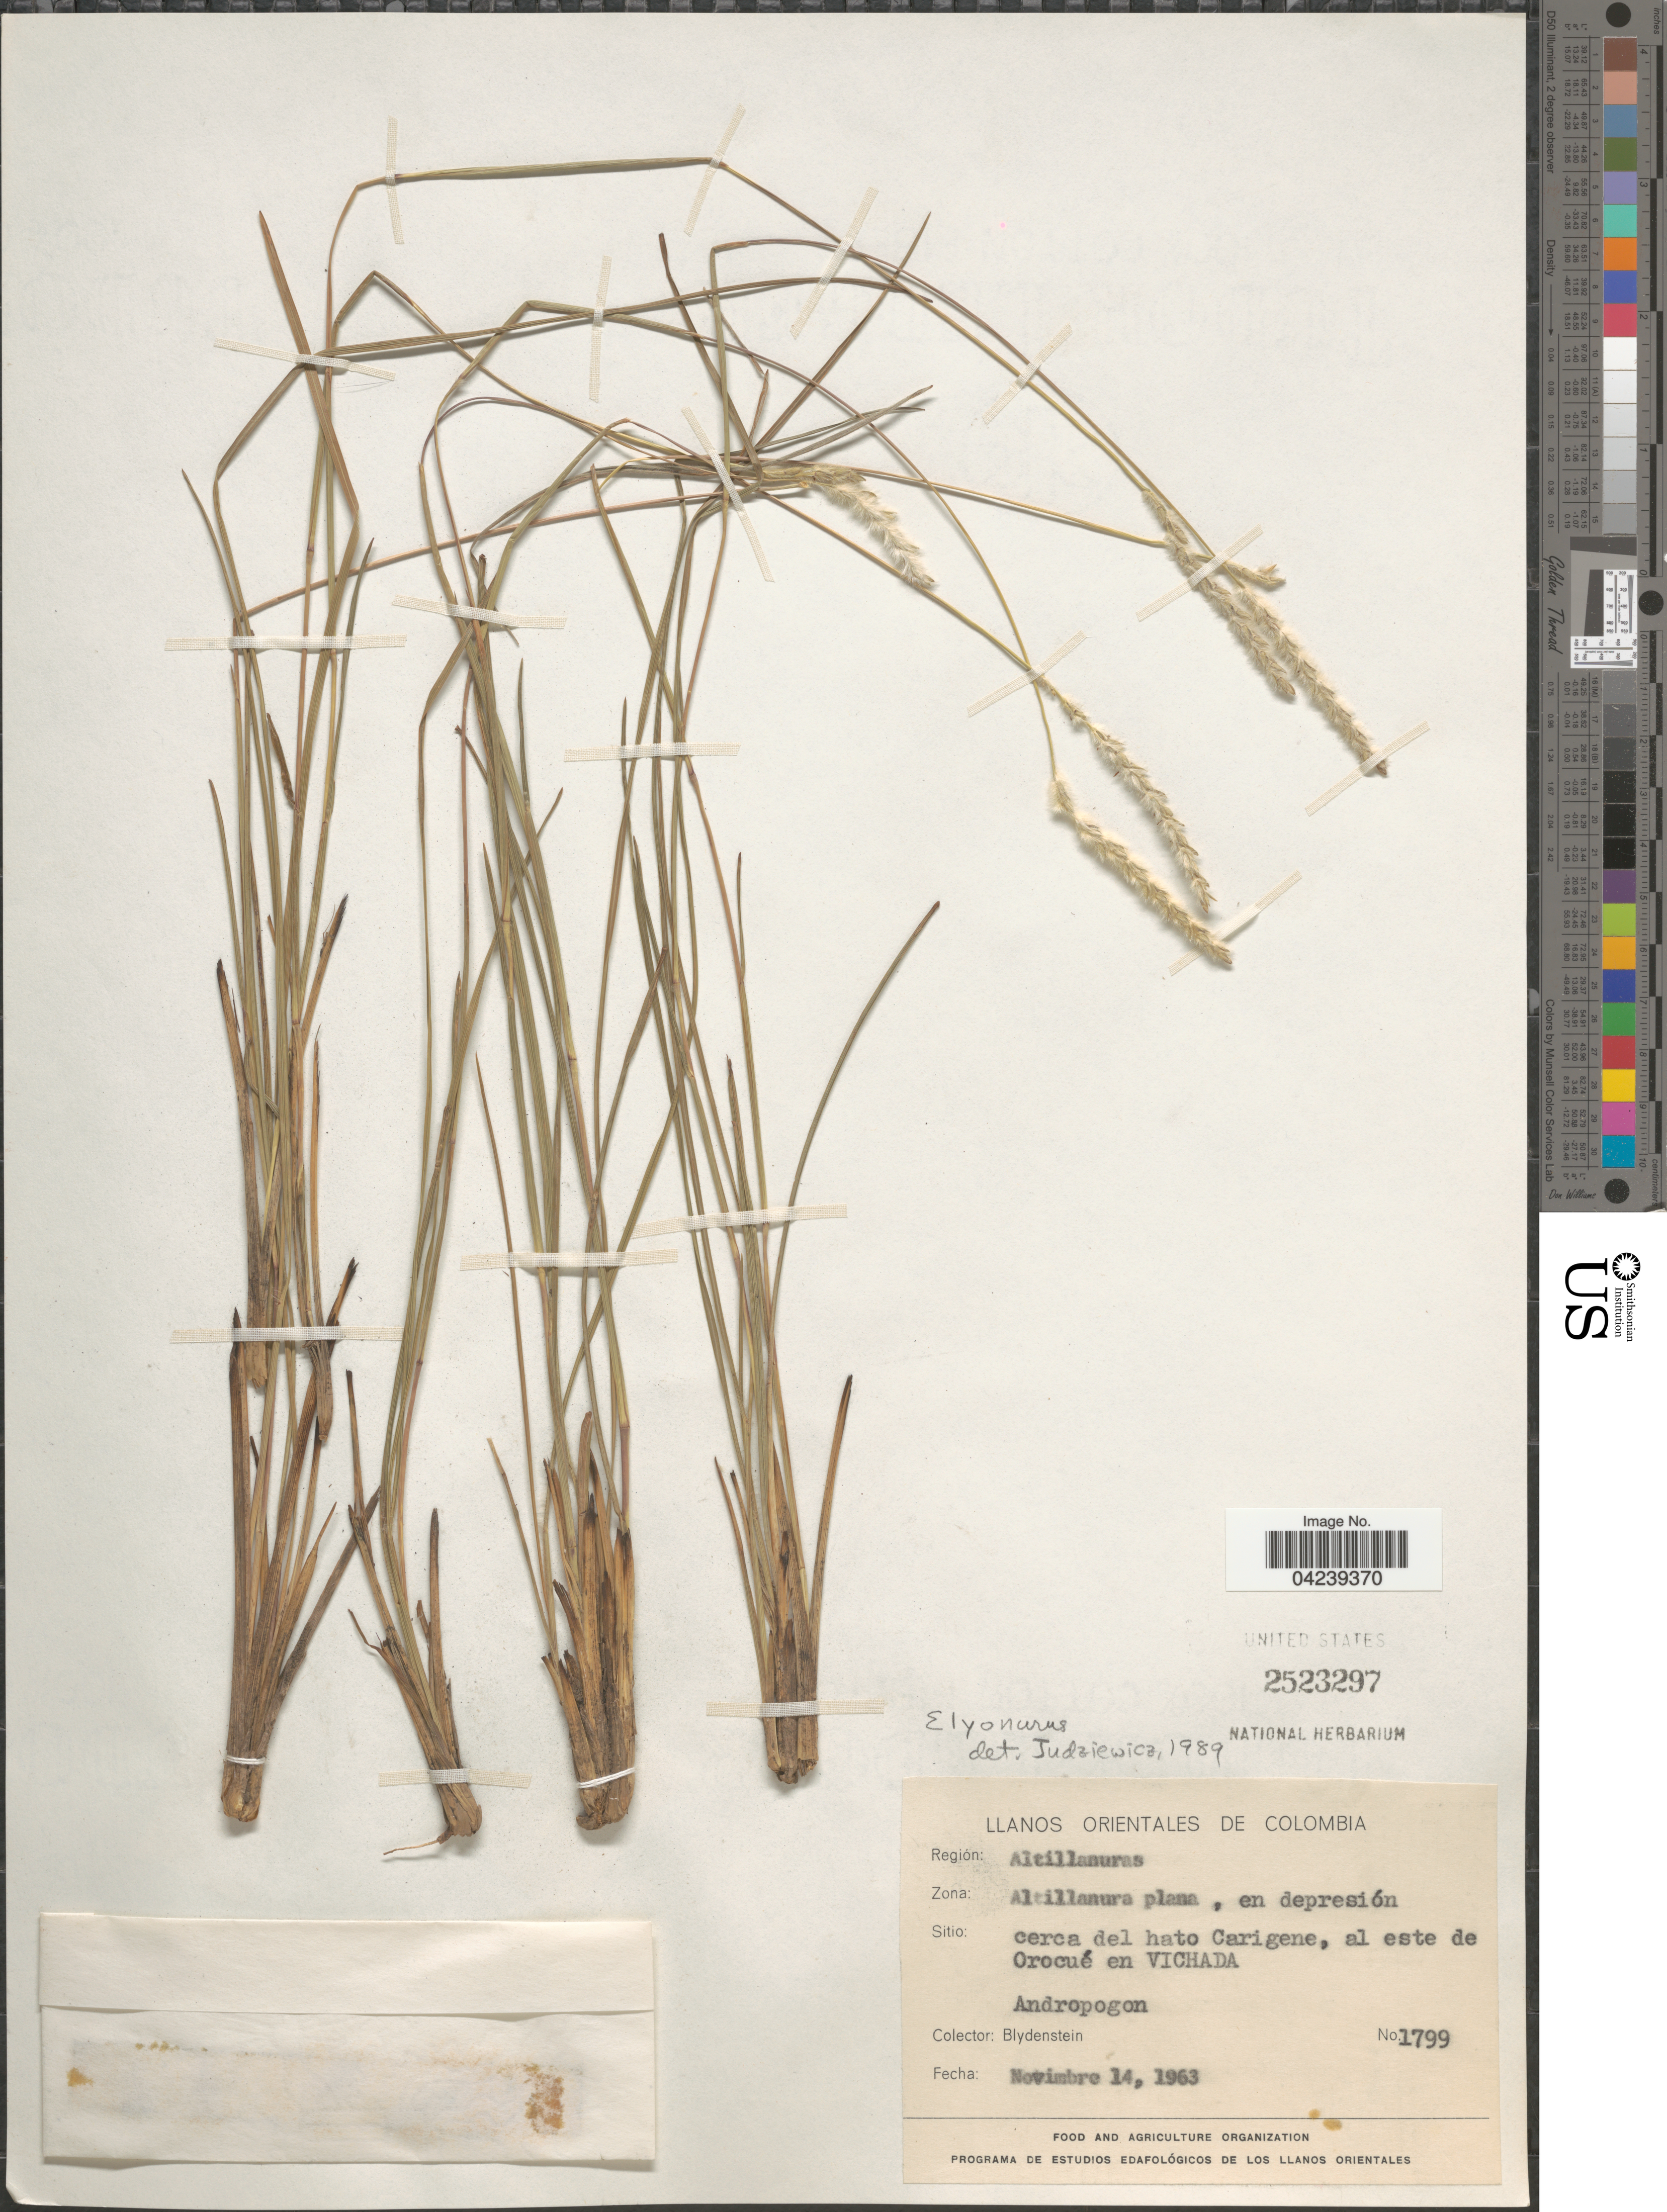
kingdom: Plantae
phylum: Tracheophyta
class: Liliopsida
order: Poales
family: Poaceae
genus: Elionurus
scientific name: Elionurus sp.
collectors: Blydenstein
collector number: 1799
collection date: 1963-11-14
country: Colombia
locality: Llanos orientales de Colombia. Región: Altillanuras. Zona: Altillanura plana, en depressión. Sitio: Cerca del hato Carigene, al este de Orocué en Vichada. Andropogon.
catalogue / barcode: US 2523297